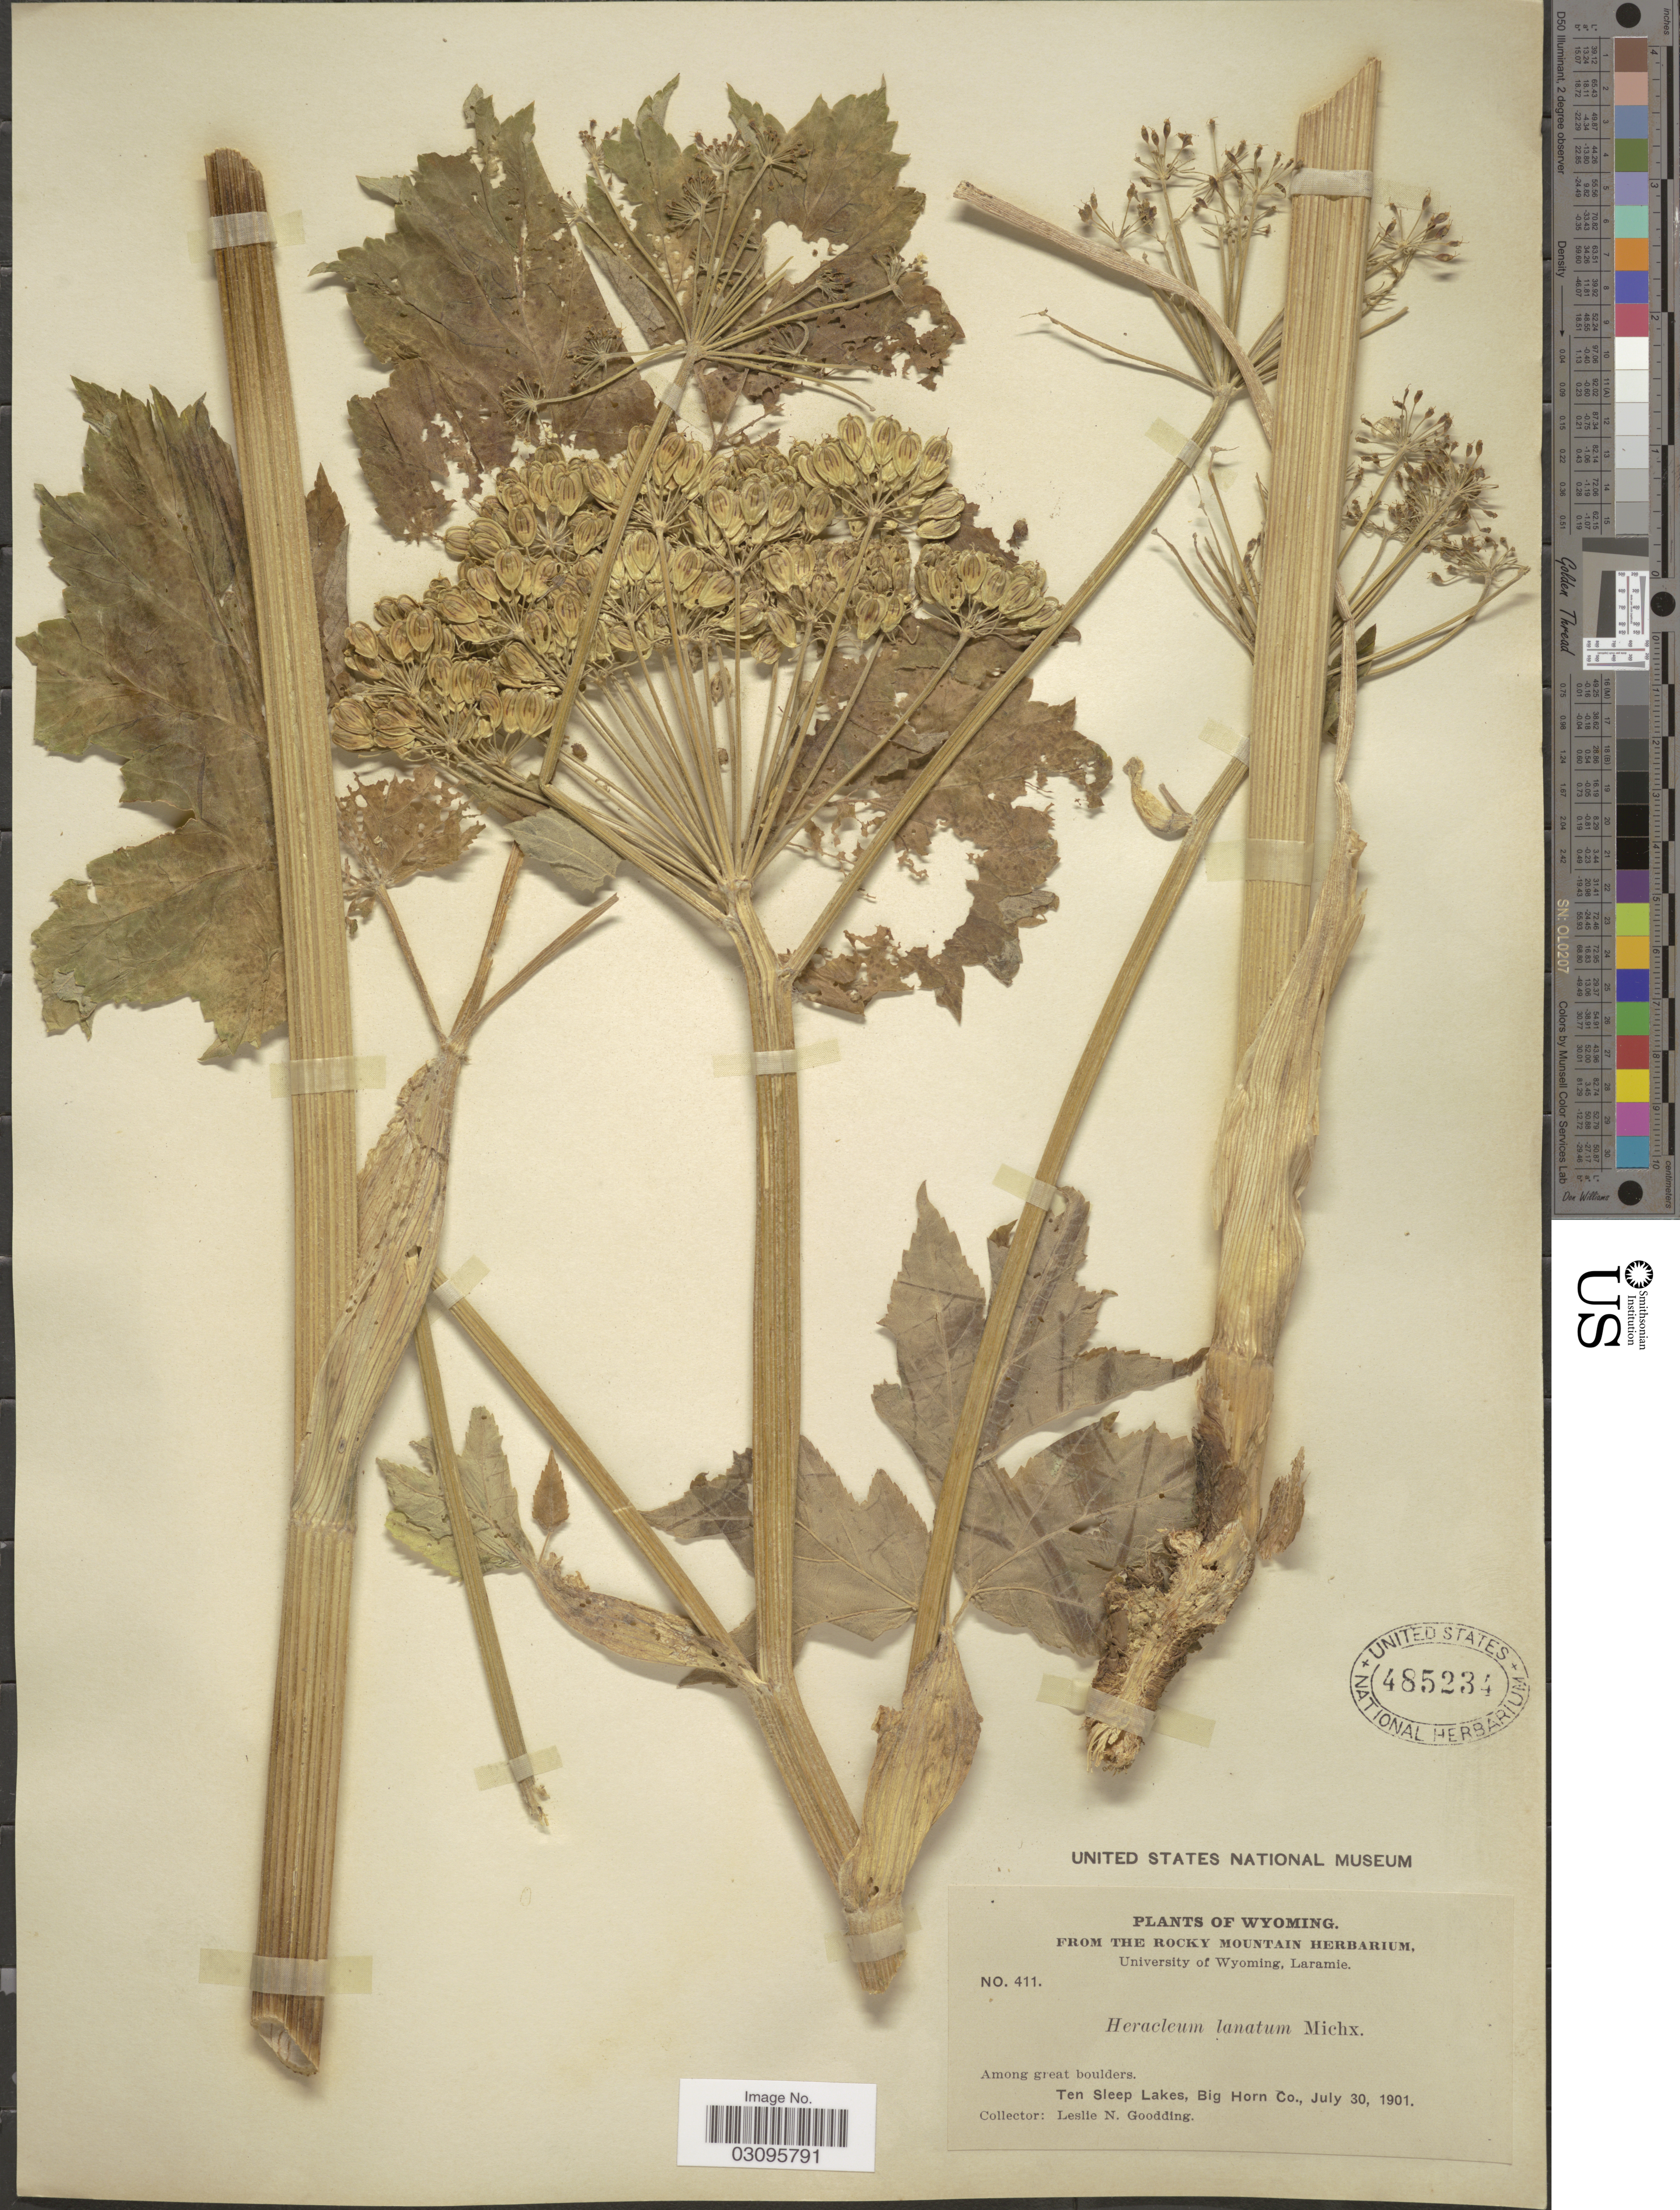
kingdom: Plantae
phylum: Tracheophyta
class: Magnoliopsida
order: Apiales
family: Apiaceae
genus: Heracleum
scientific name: Heracleum lanatum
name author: Michx.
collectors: L. N. Goodding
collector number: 411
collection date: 1901-07-30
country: United States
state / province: Wyoming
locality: Ten Sleep Lakes, Big Horn Co.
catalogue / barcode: US 485234